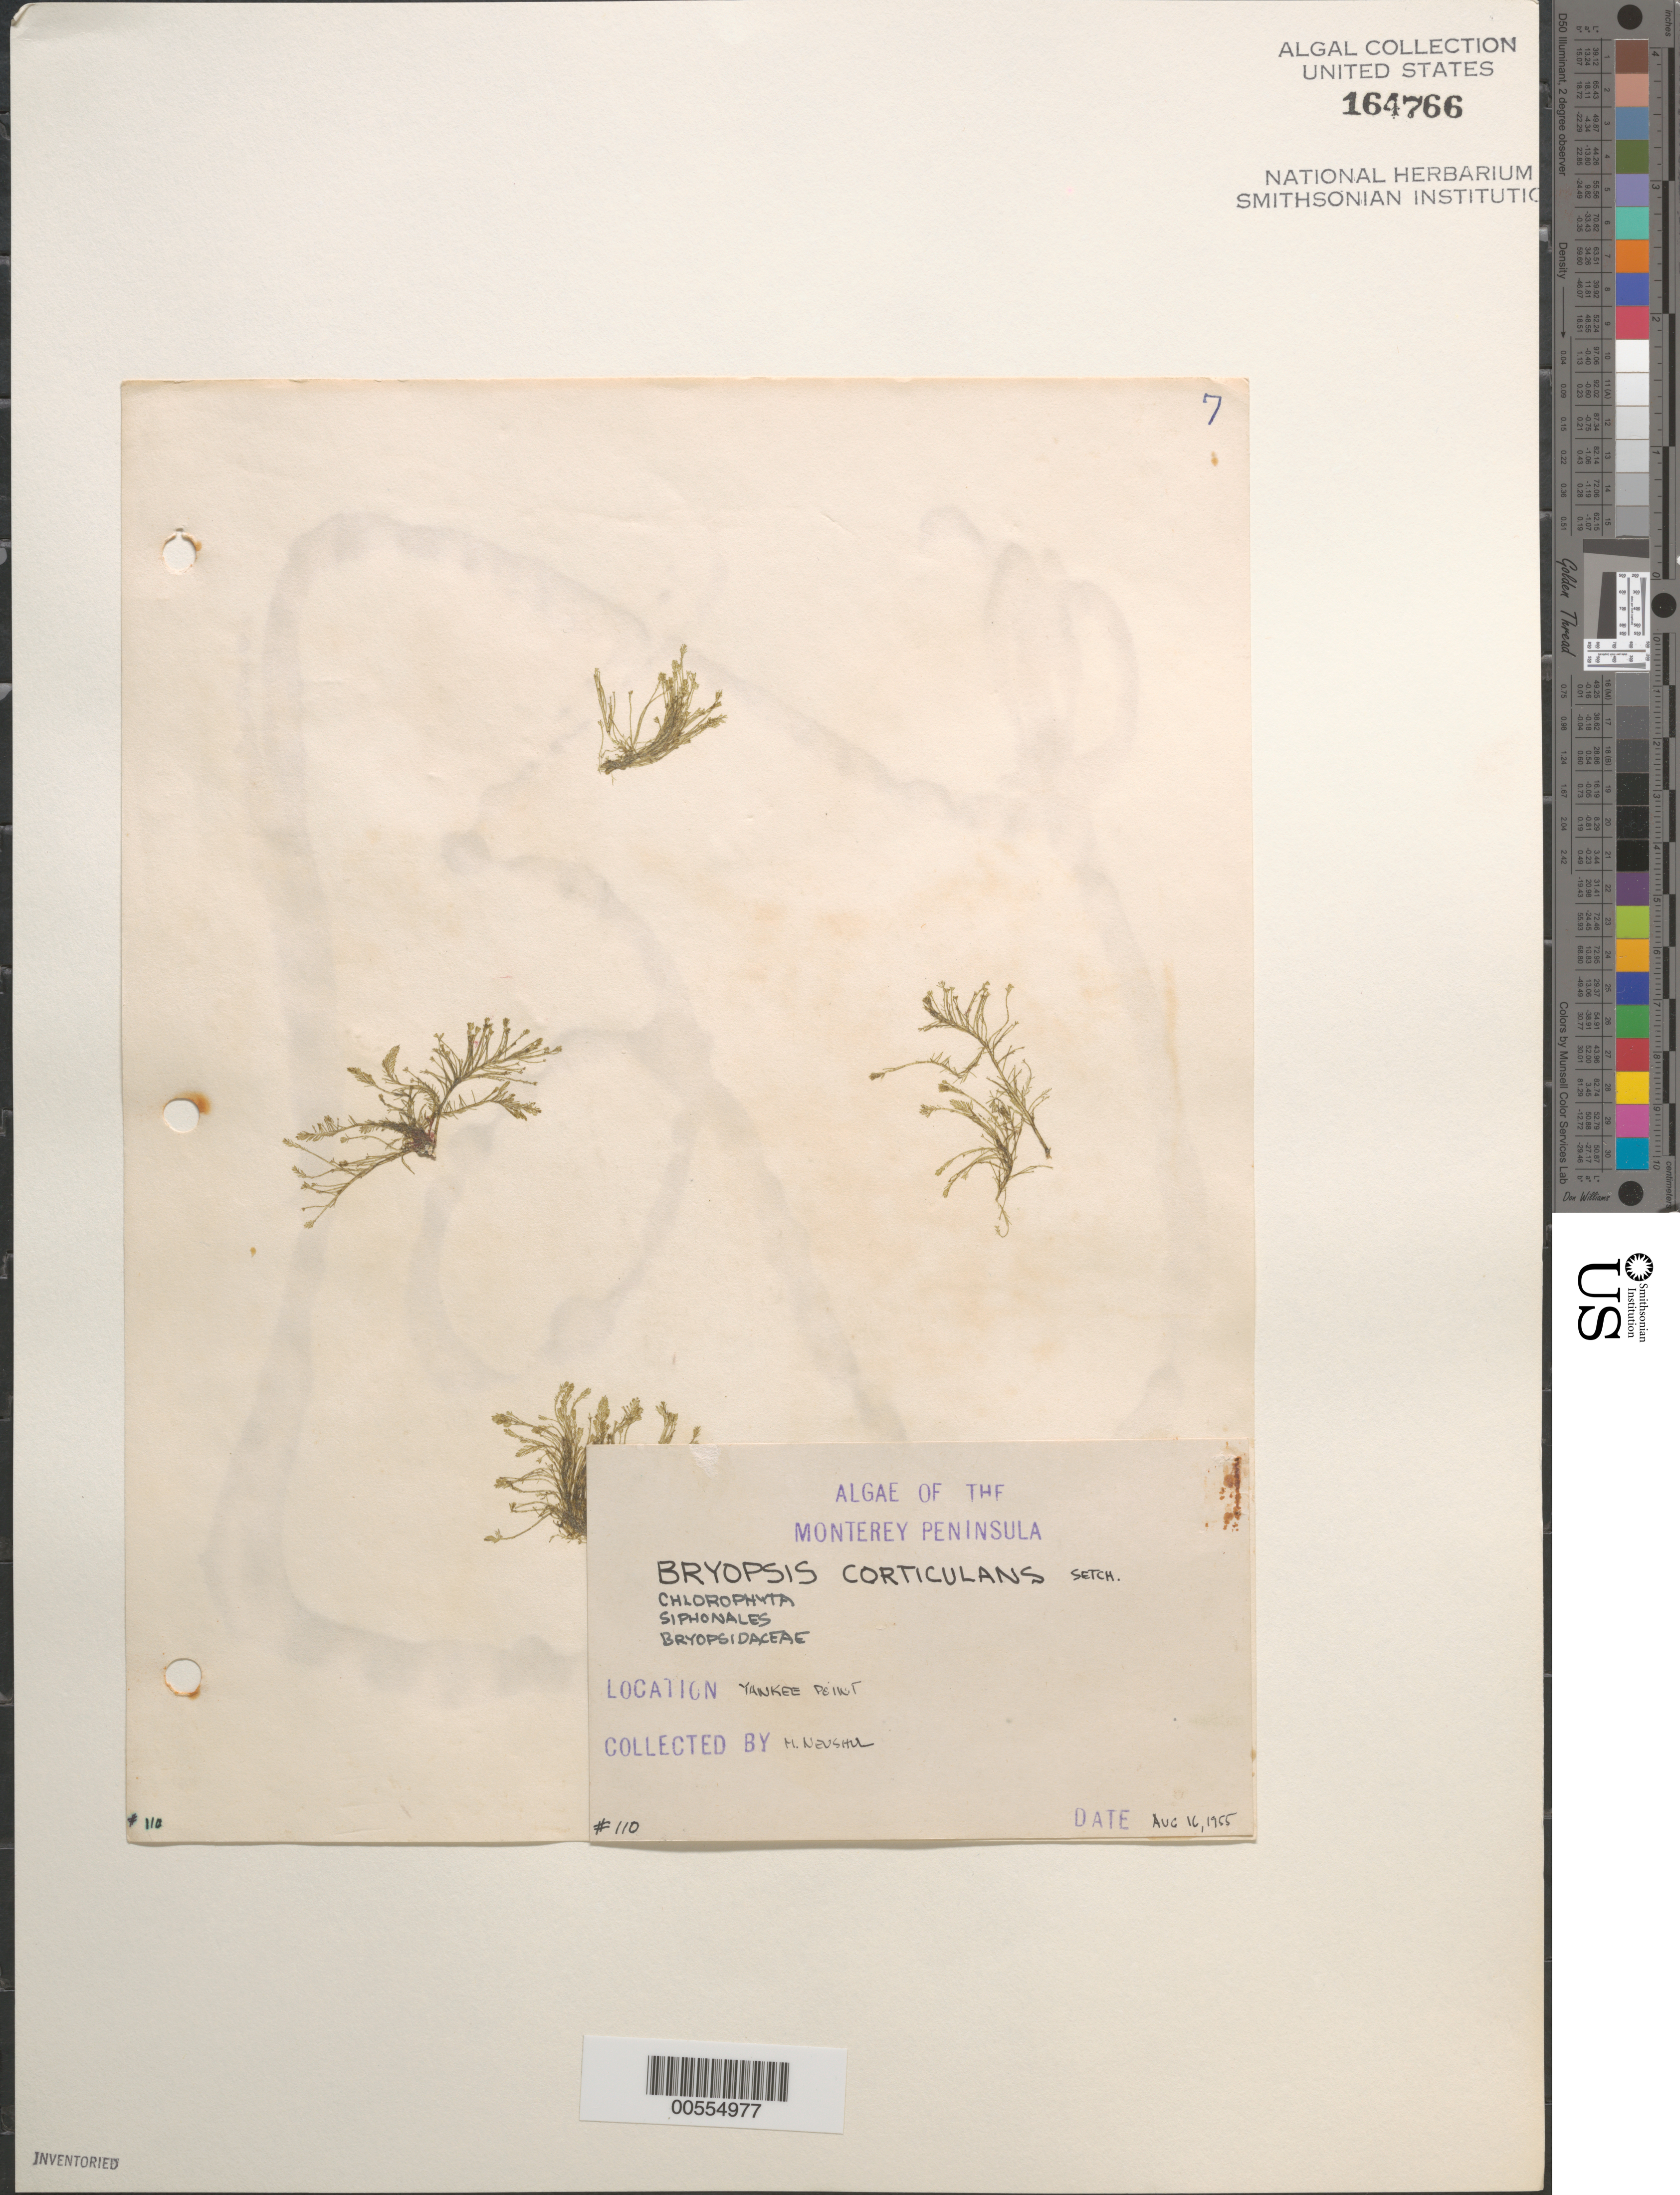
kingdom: Plantae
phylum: Chlorophyta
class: Ulvophyceae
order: Bryopsidales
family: Bryopsidaceae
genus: Bryopsis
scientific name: Bryopsis corticulans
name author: Setch. in Collins et al.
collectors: M. Neushul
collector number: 110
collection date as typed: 16 Aug 1955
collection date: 1955-08-16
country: United States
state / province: California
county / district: Monterey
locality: Yankee Point, Monterey Peninsula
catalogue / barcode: US 164766